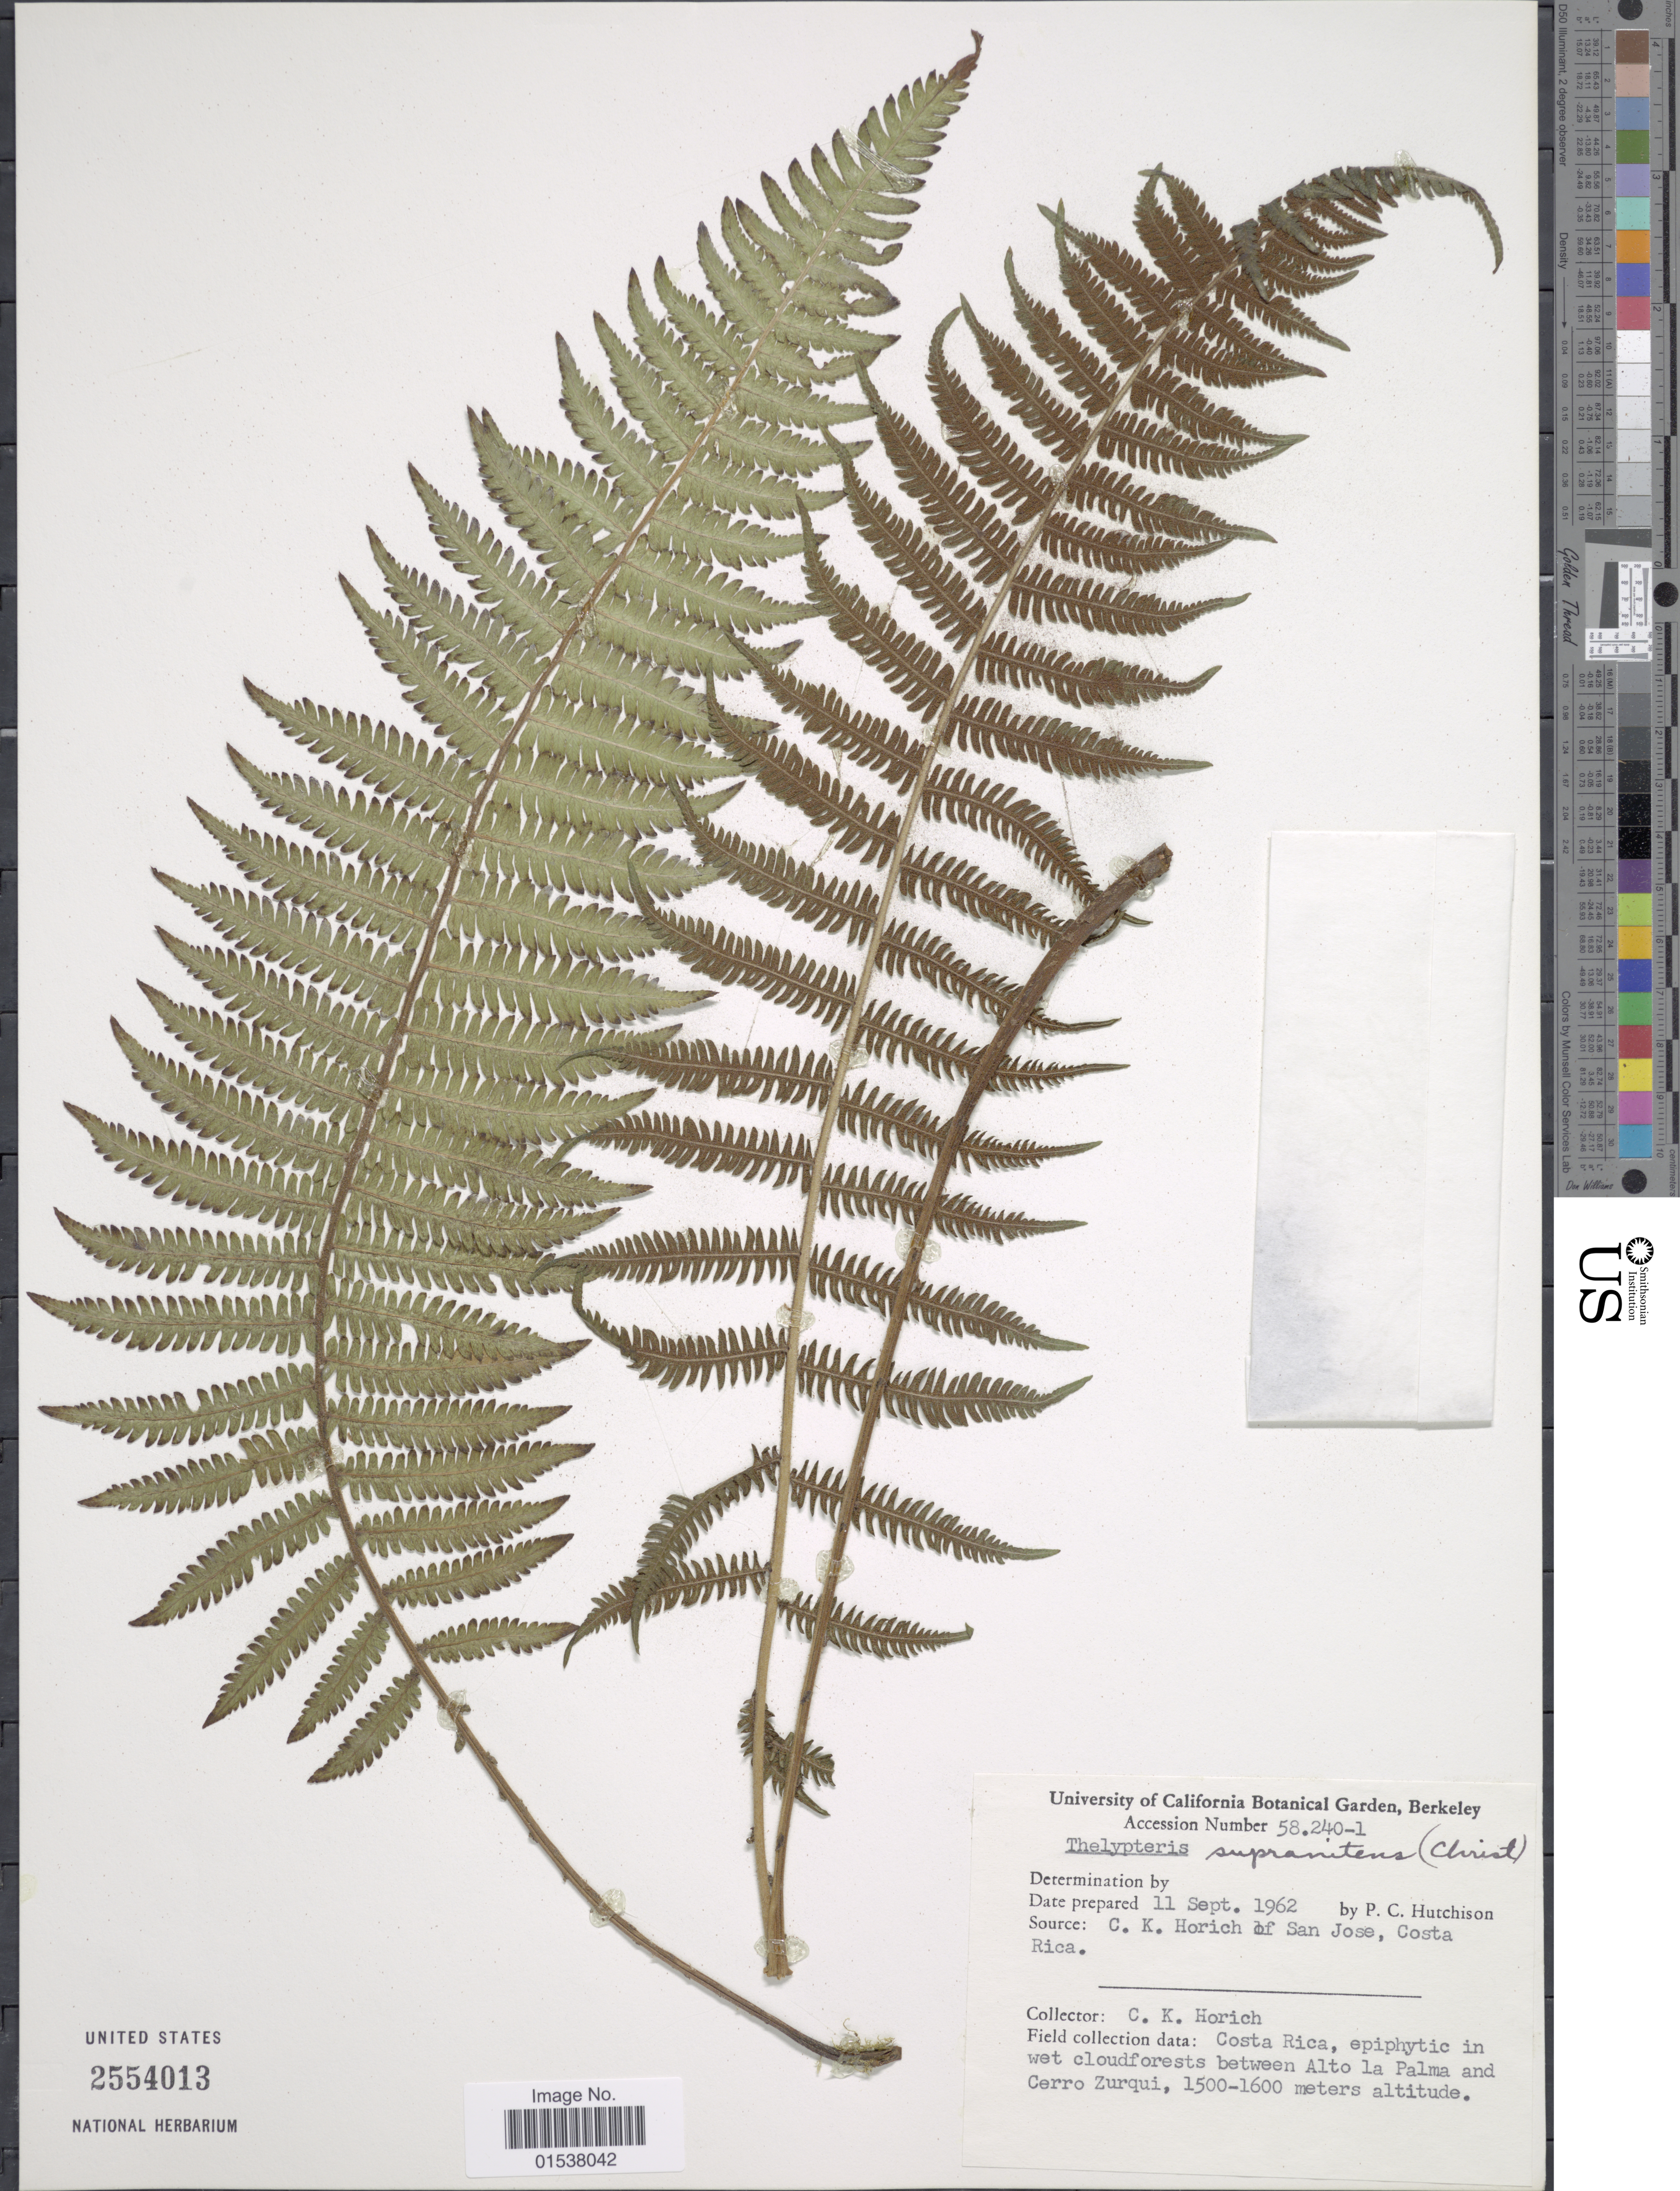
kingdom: Plantae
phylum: Tracheophyta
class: Polypodiopsida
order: Polypodiales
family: Thelypteridaceae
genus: Amauropelta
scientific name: Amauropelta supranitens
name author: (C. Chr.) Á. Löve & D. Löve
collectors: P. C. Hutchison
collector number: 58240-1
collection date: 1962-09-11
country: United States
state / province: California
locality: University of California Botanical Garden, Berkely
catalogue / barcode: US 2554013